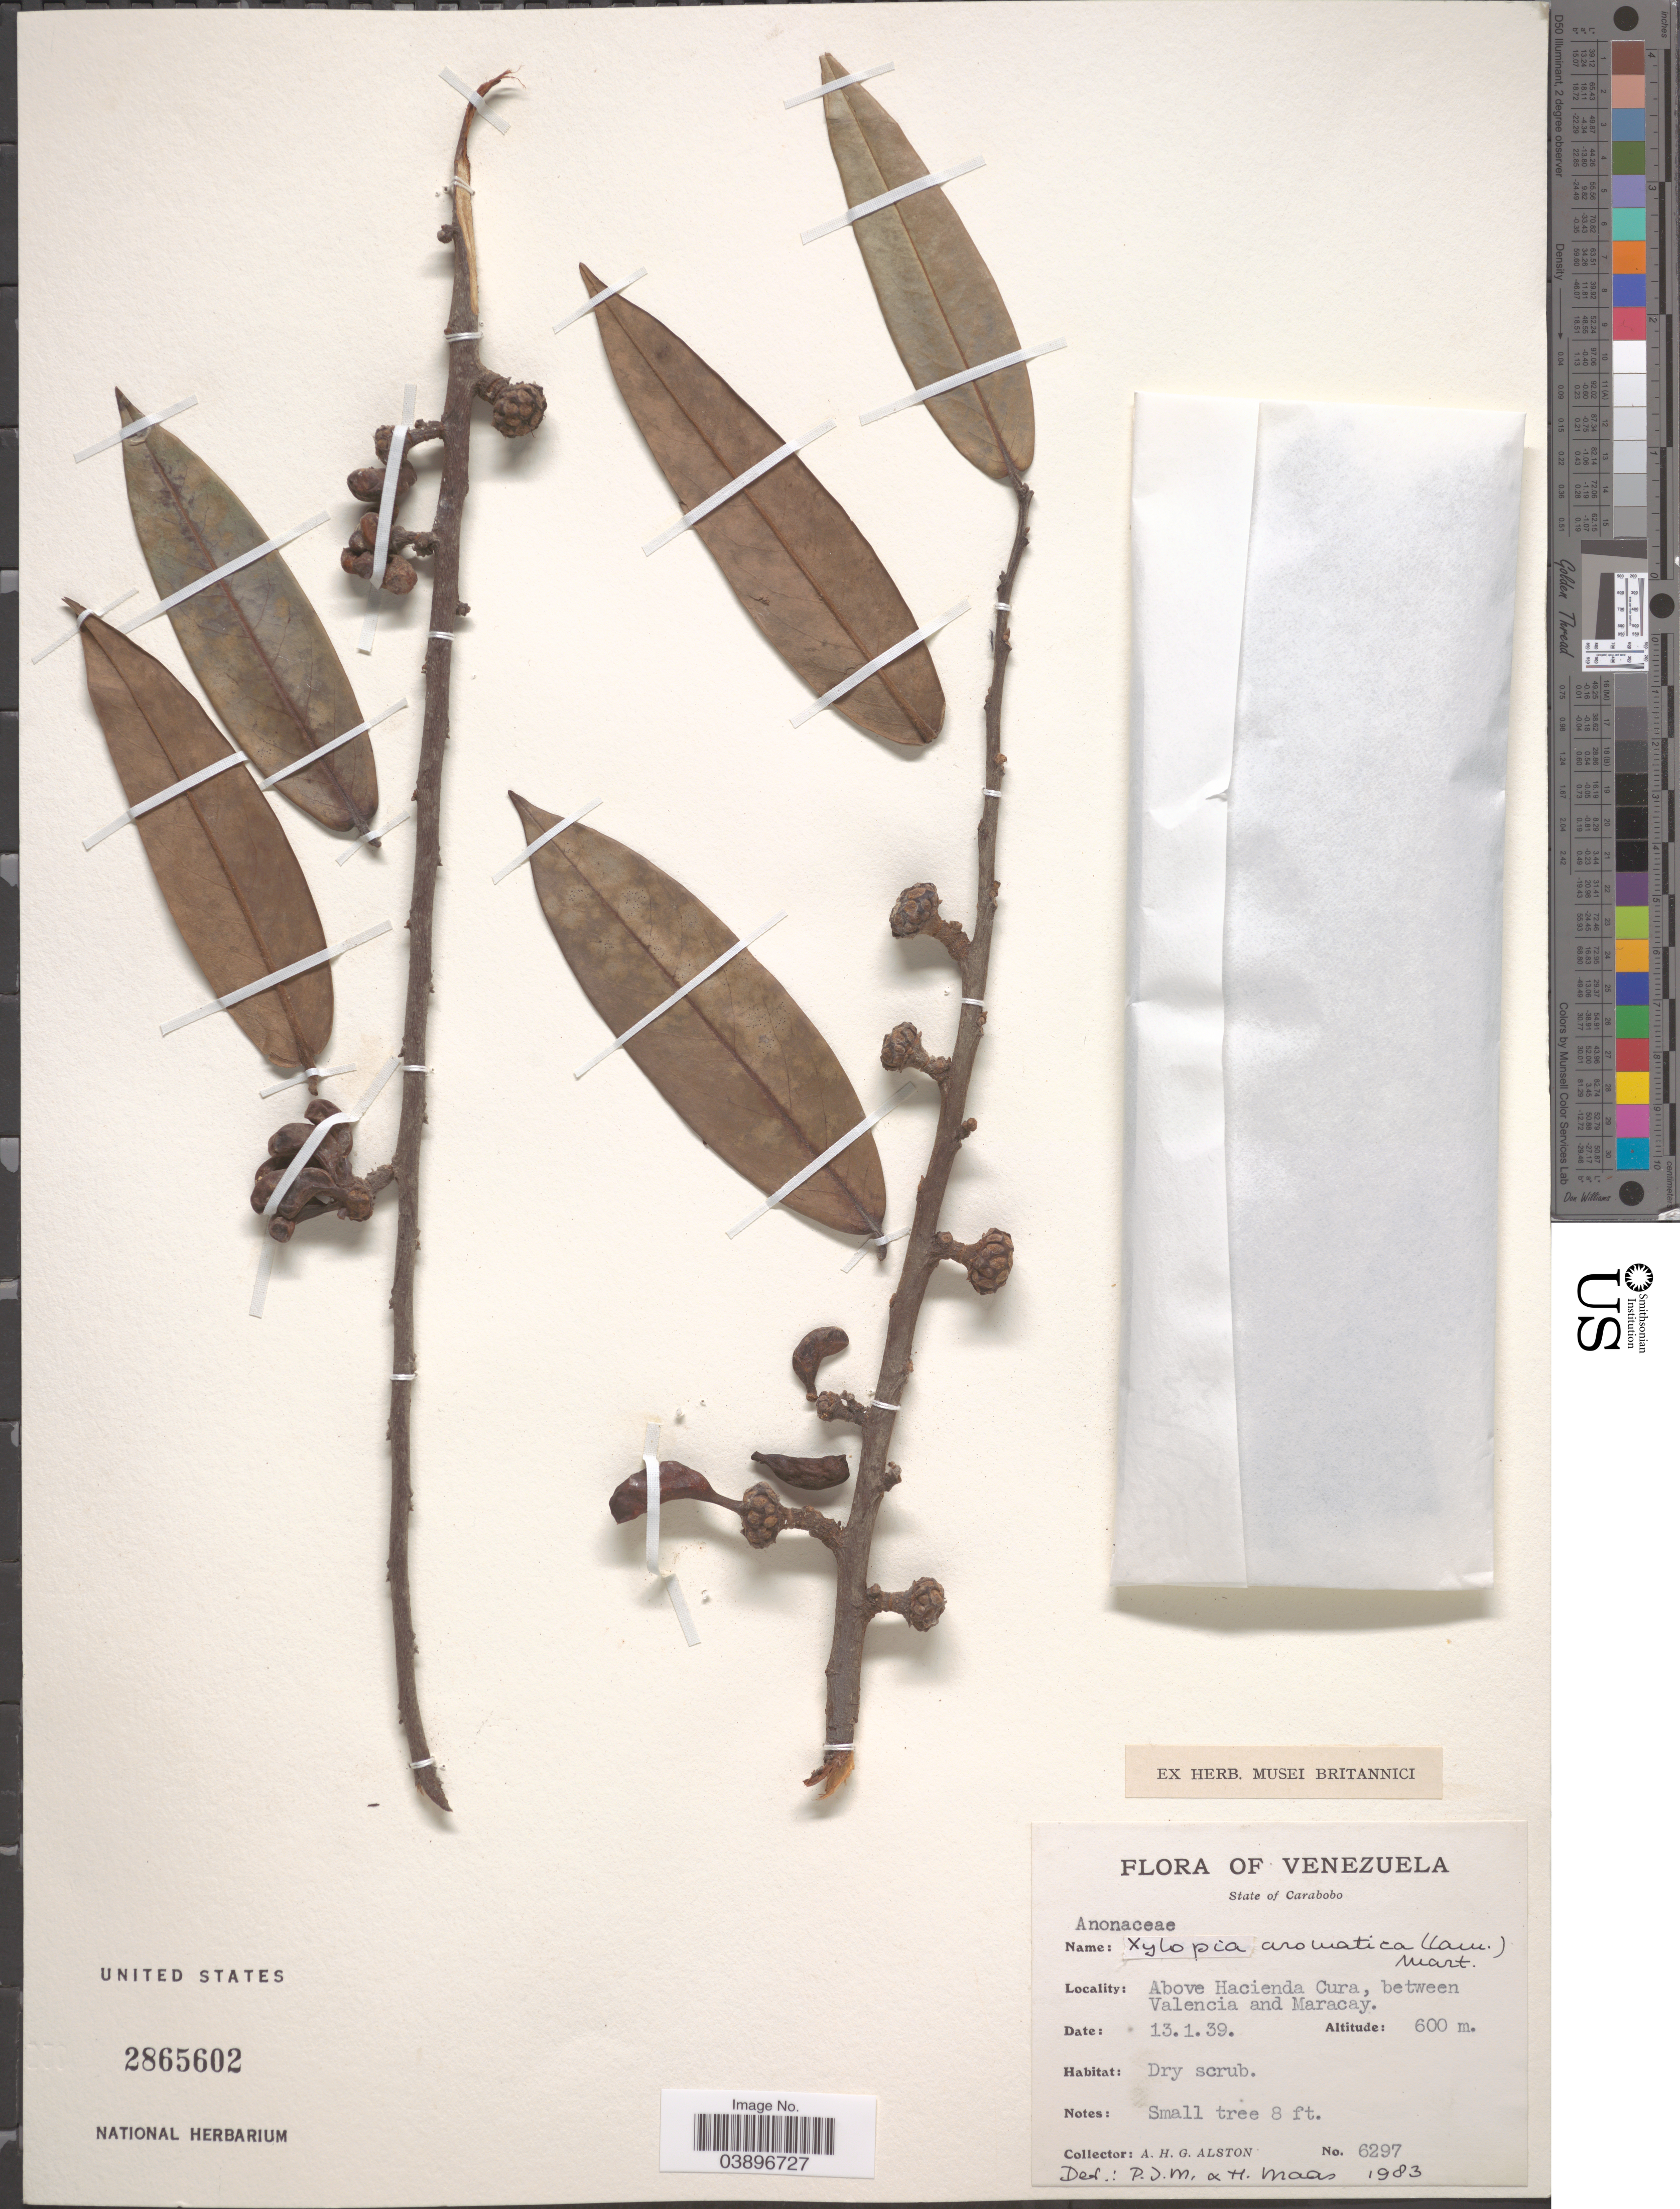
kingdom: Plantae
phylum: Tracheophyta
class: Magnoliopsida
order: Magnoliales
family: Annonaceae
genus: Xylopia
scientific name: Xylopia aromatica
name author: (Lam.) Mart.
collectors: A. H. Alston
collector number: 6297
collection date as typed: Transcribed d/m/y: 13/1/39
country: Venezuela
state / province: Carabobo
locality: Above Hacienda Cura, between Valencia and Maracay.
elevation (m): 600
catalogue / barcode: US 2865602